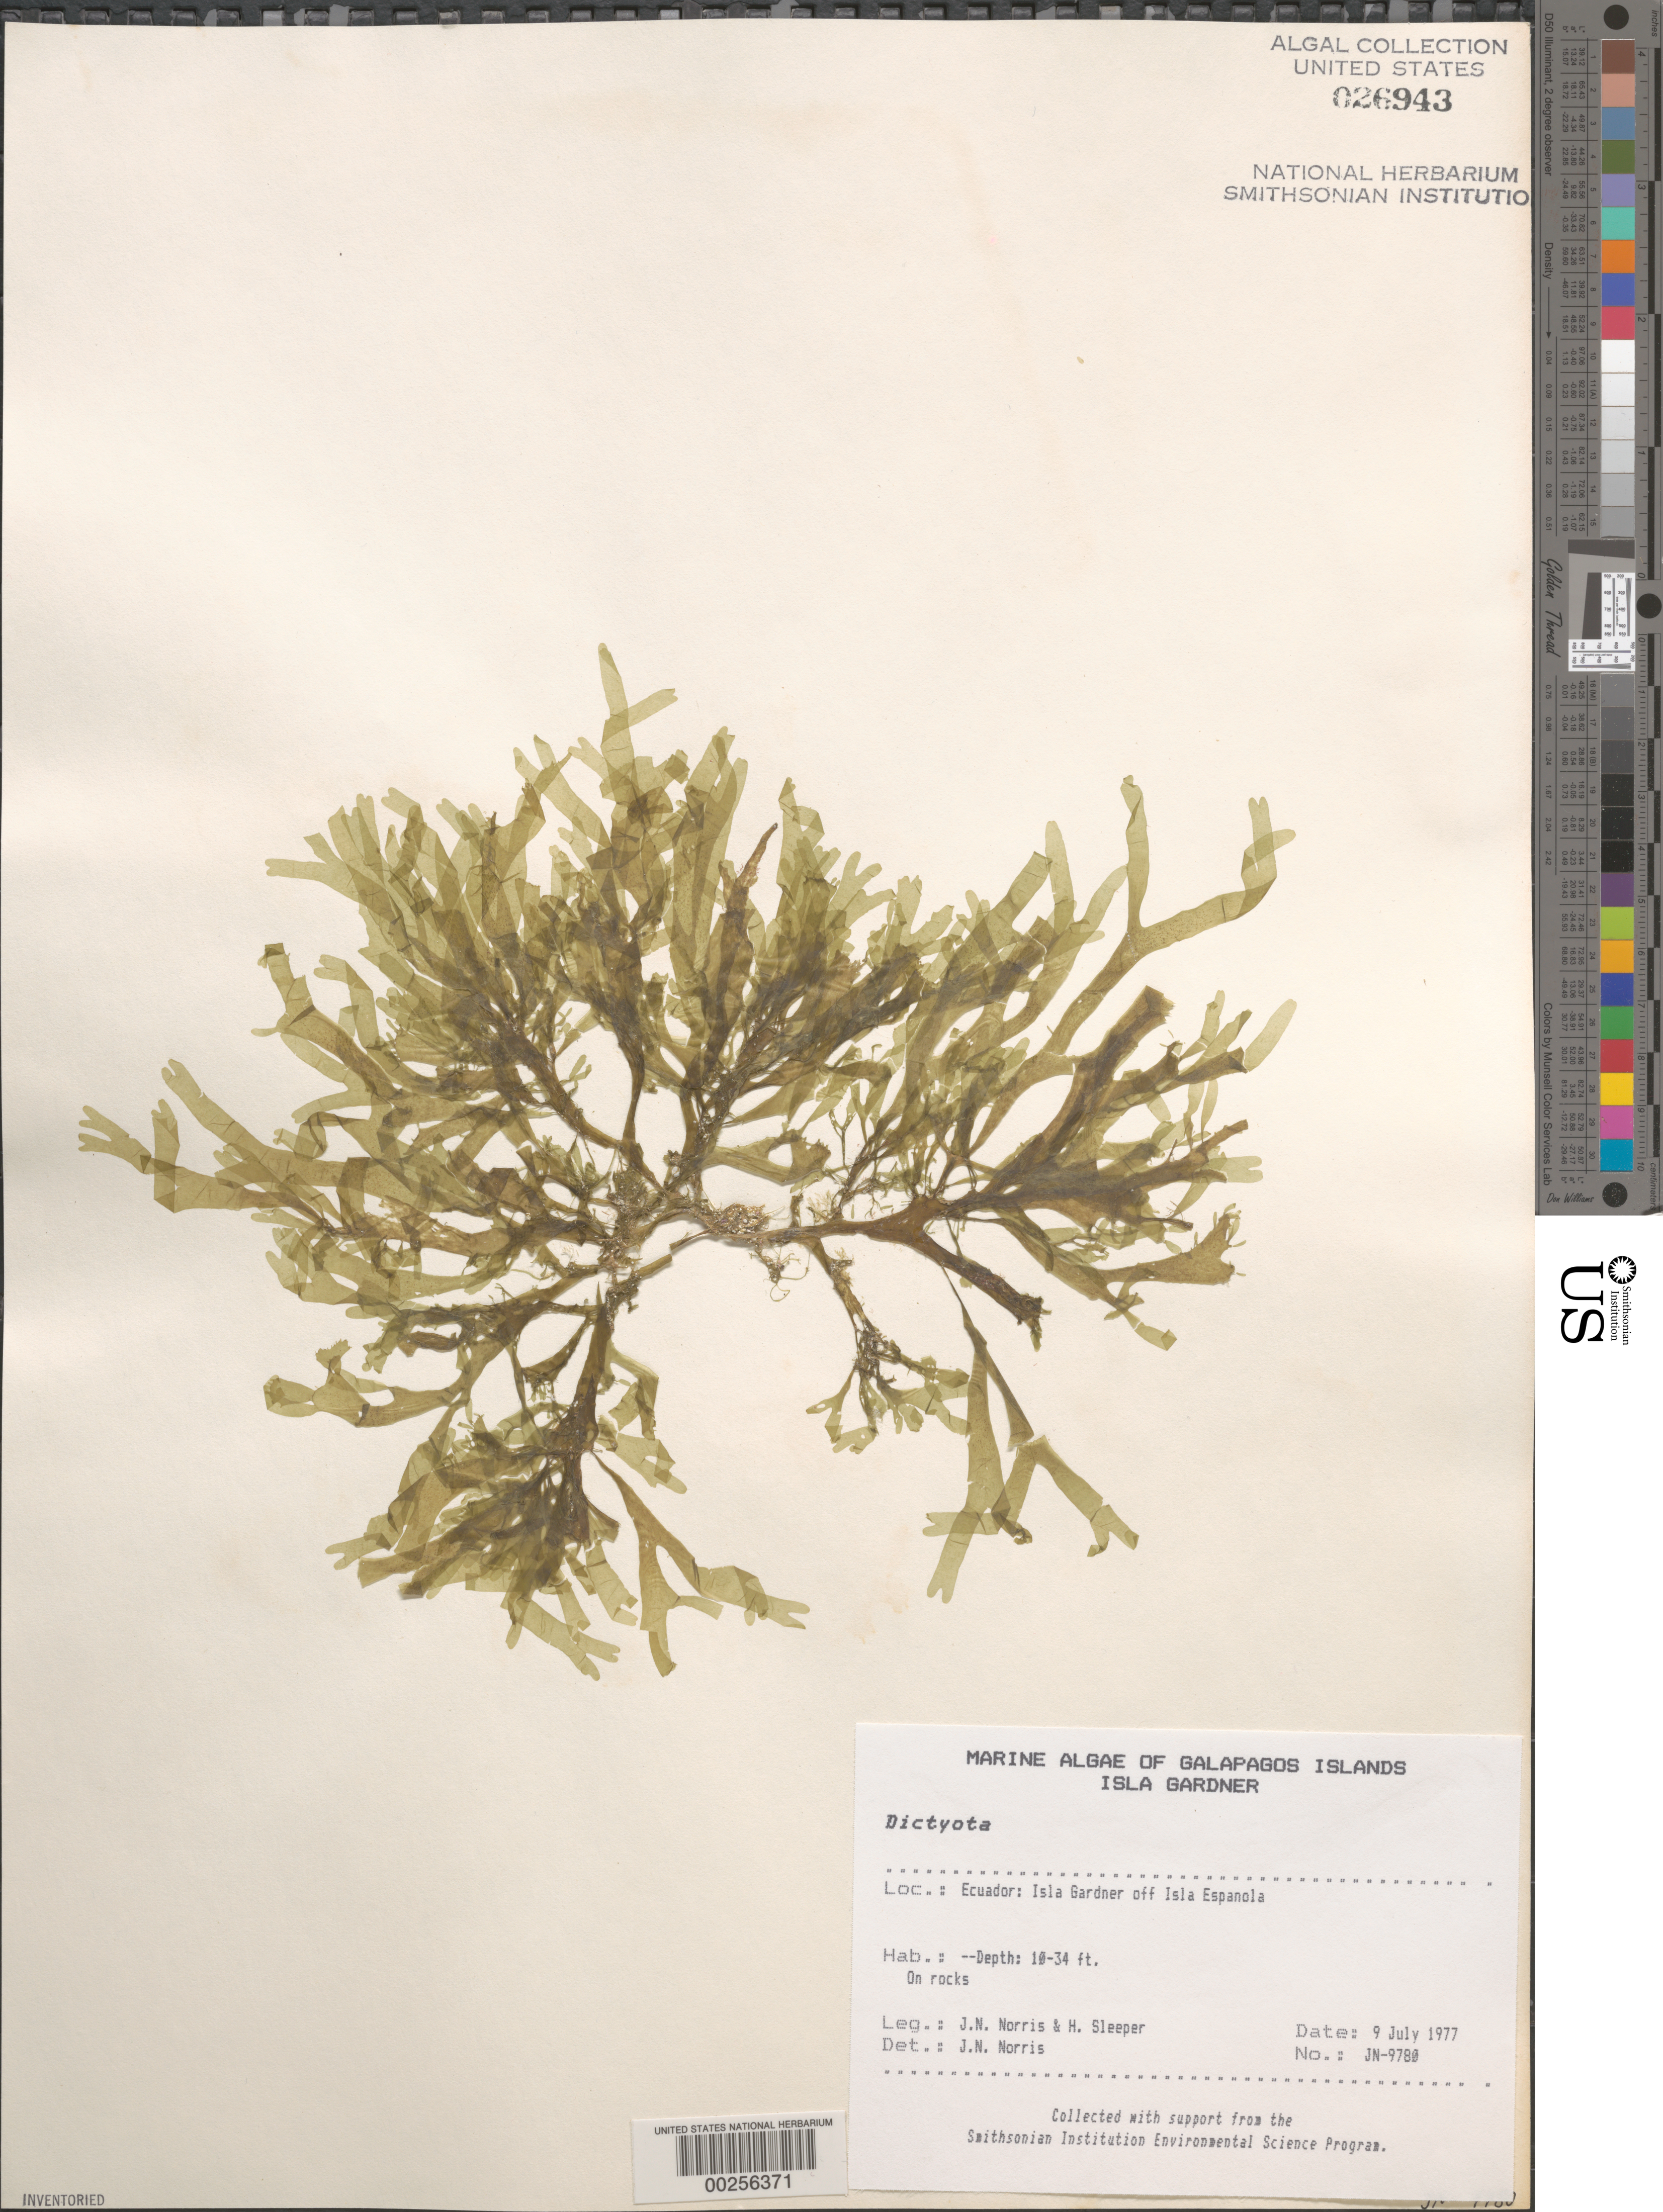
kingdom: Chromista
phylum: Ochrophyta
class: Phaeophyceae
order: Dictyotales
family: Dictyotaceae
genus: Dictyota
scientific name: Dictyota sp.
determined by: Norris, James N.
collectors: J. N. Norris & H. Sleeper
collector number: JN-9780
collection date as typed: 09 Jul 1977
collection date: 1977-07-09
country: Ecuador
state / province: Colón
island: Gardner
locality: Off Isla Española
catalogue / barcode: US 26943